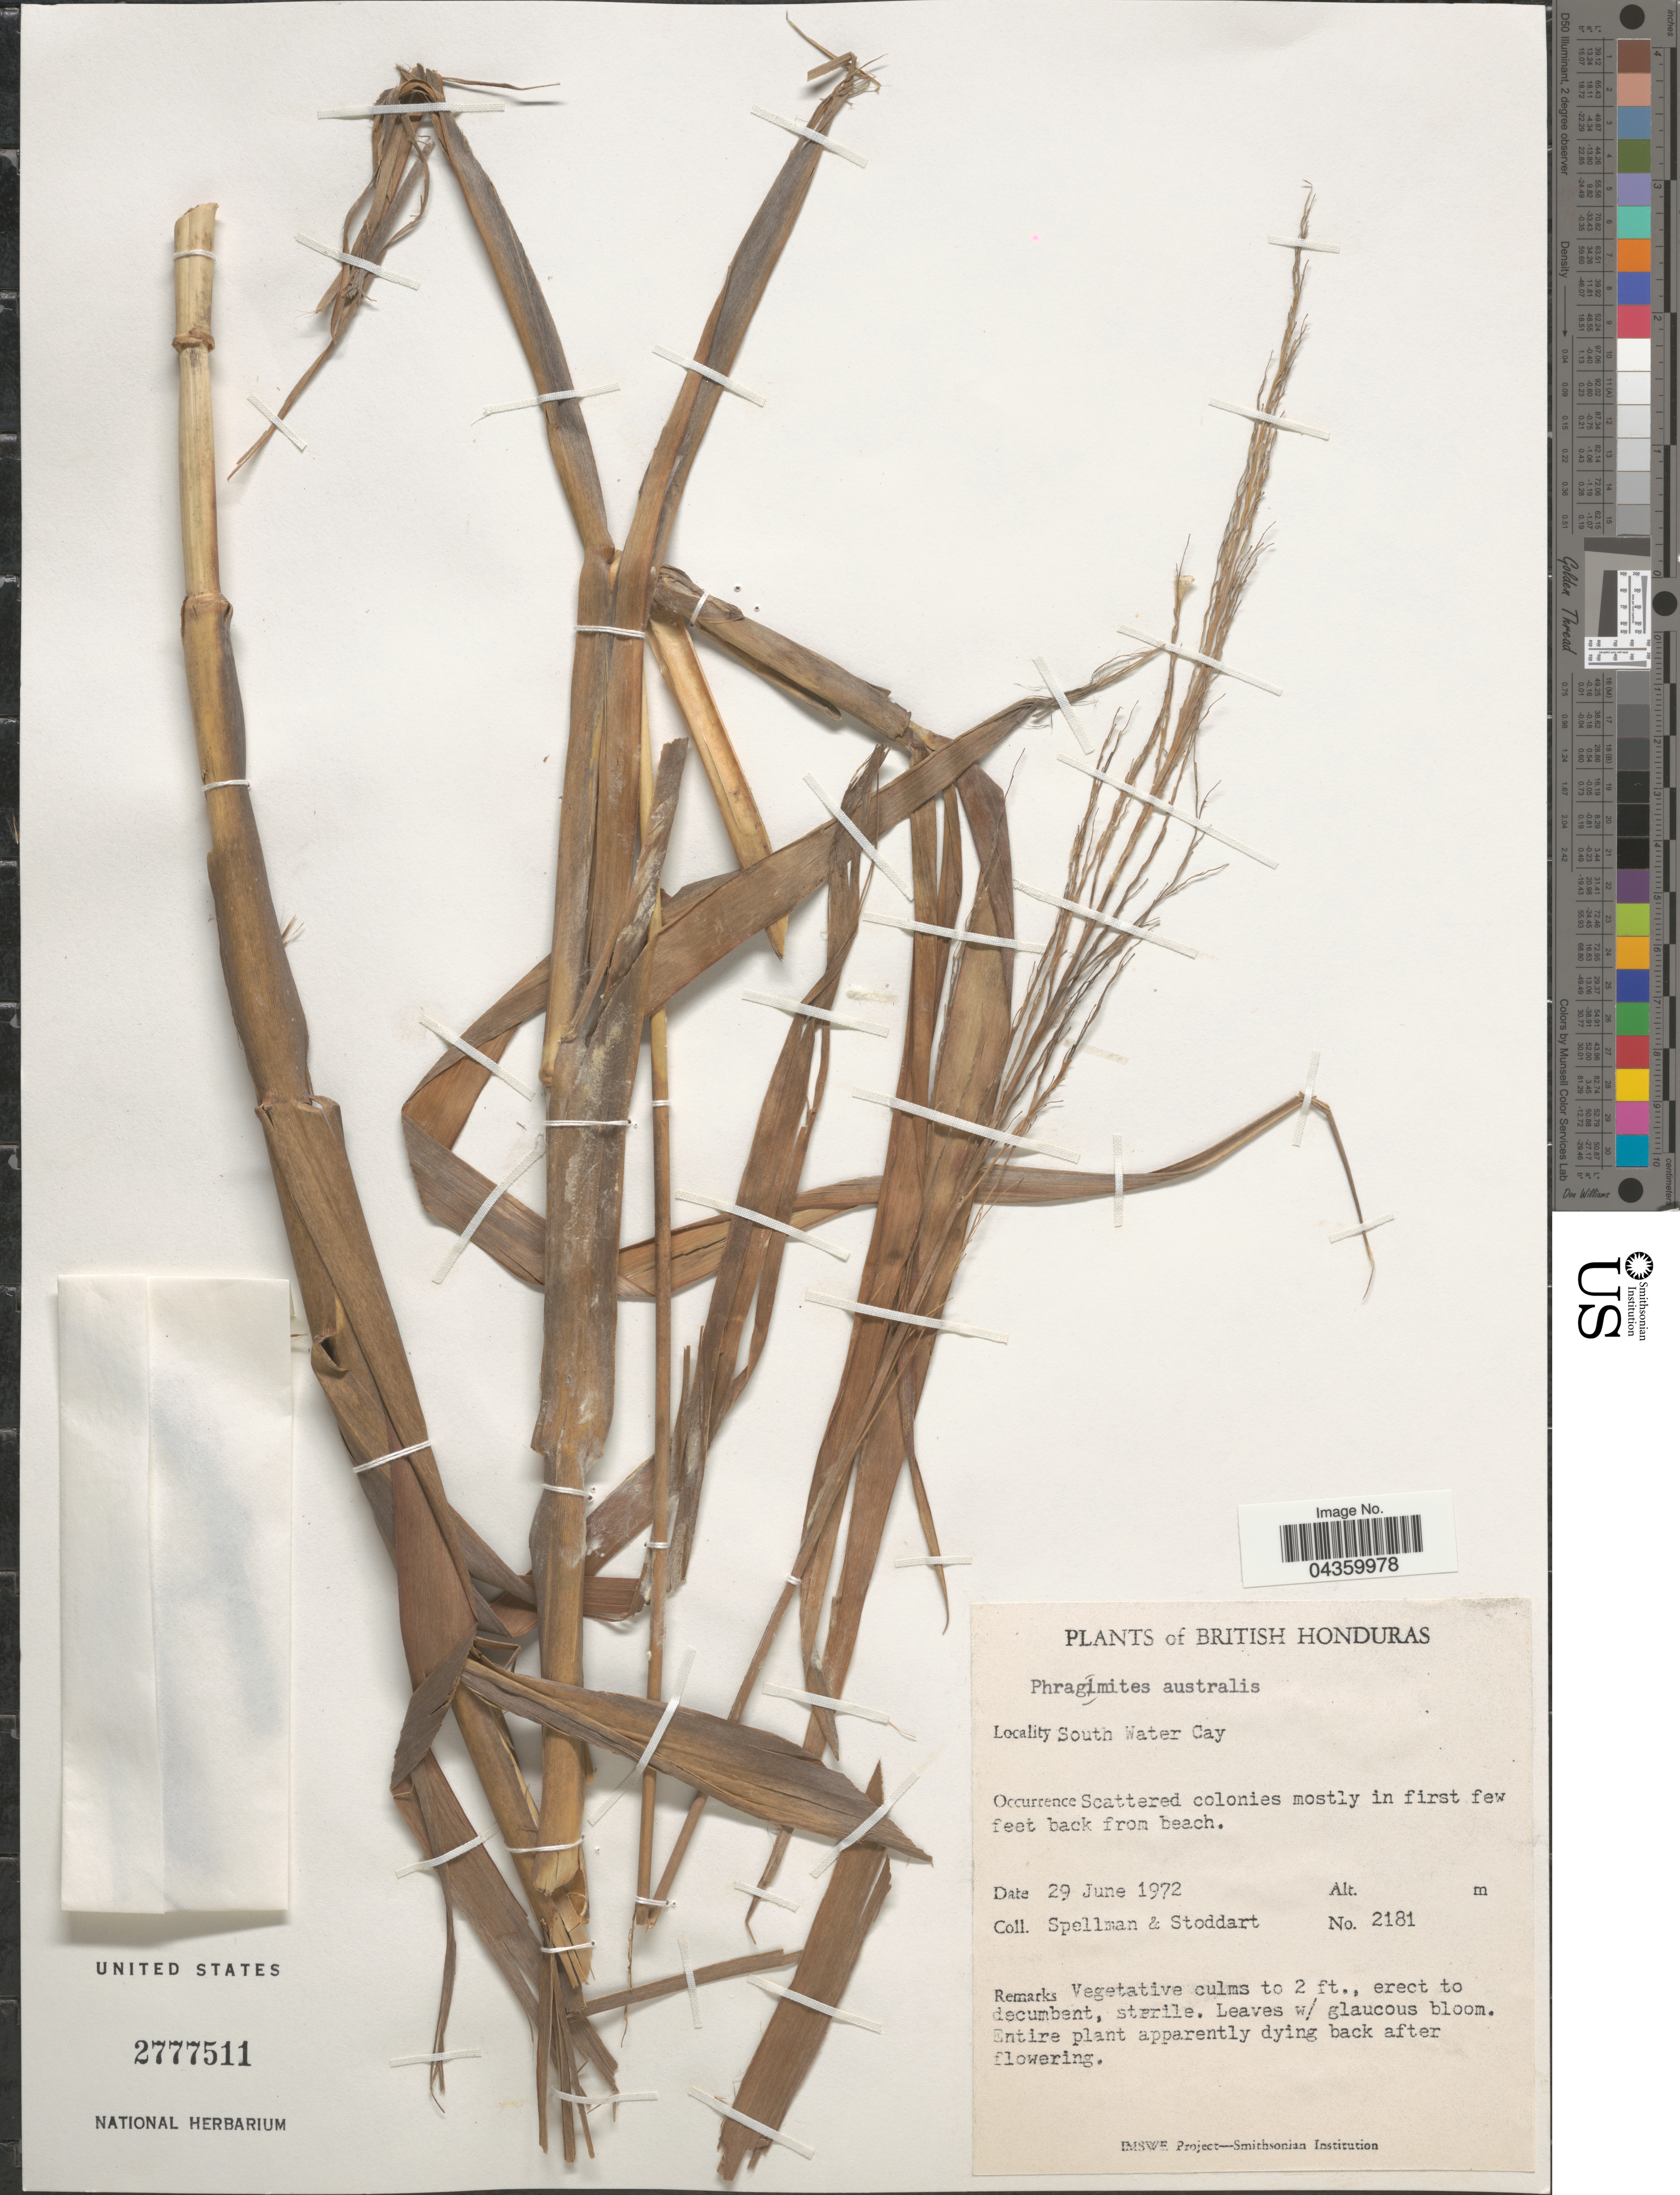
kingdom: Plantae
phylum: Tracheophyta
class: Liliopsida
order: Poales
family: Poaceae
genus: Phragmites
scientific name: Phragmites australis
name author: (Cav.) Trin. ex Steud.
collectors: Spellman, -- & -. Stoddart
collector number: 2181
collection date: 1972-06-29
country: Belize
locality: British Honduras. South Water Cay.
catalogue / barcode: US 2777511